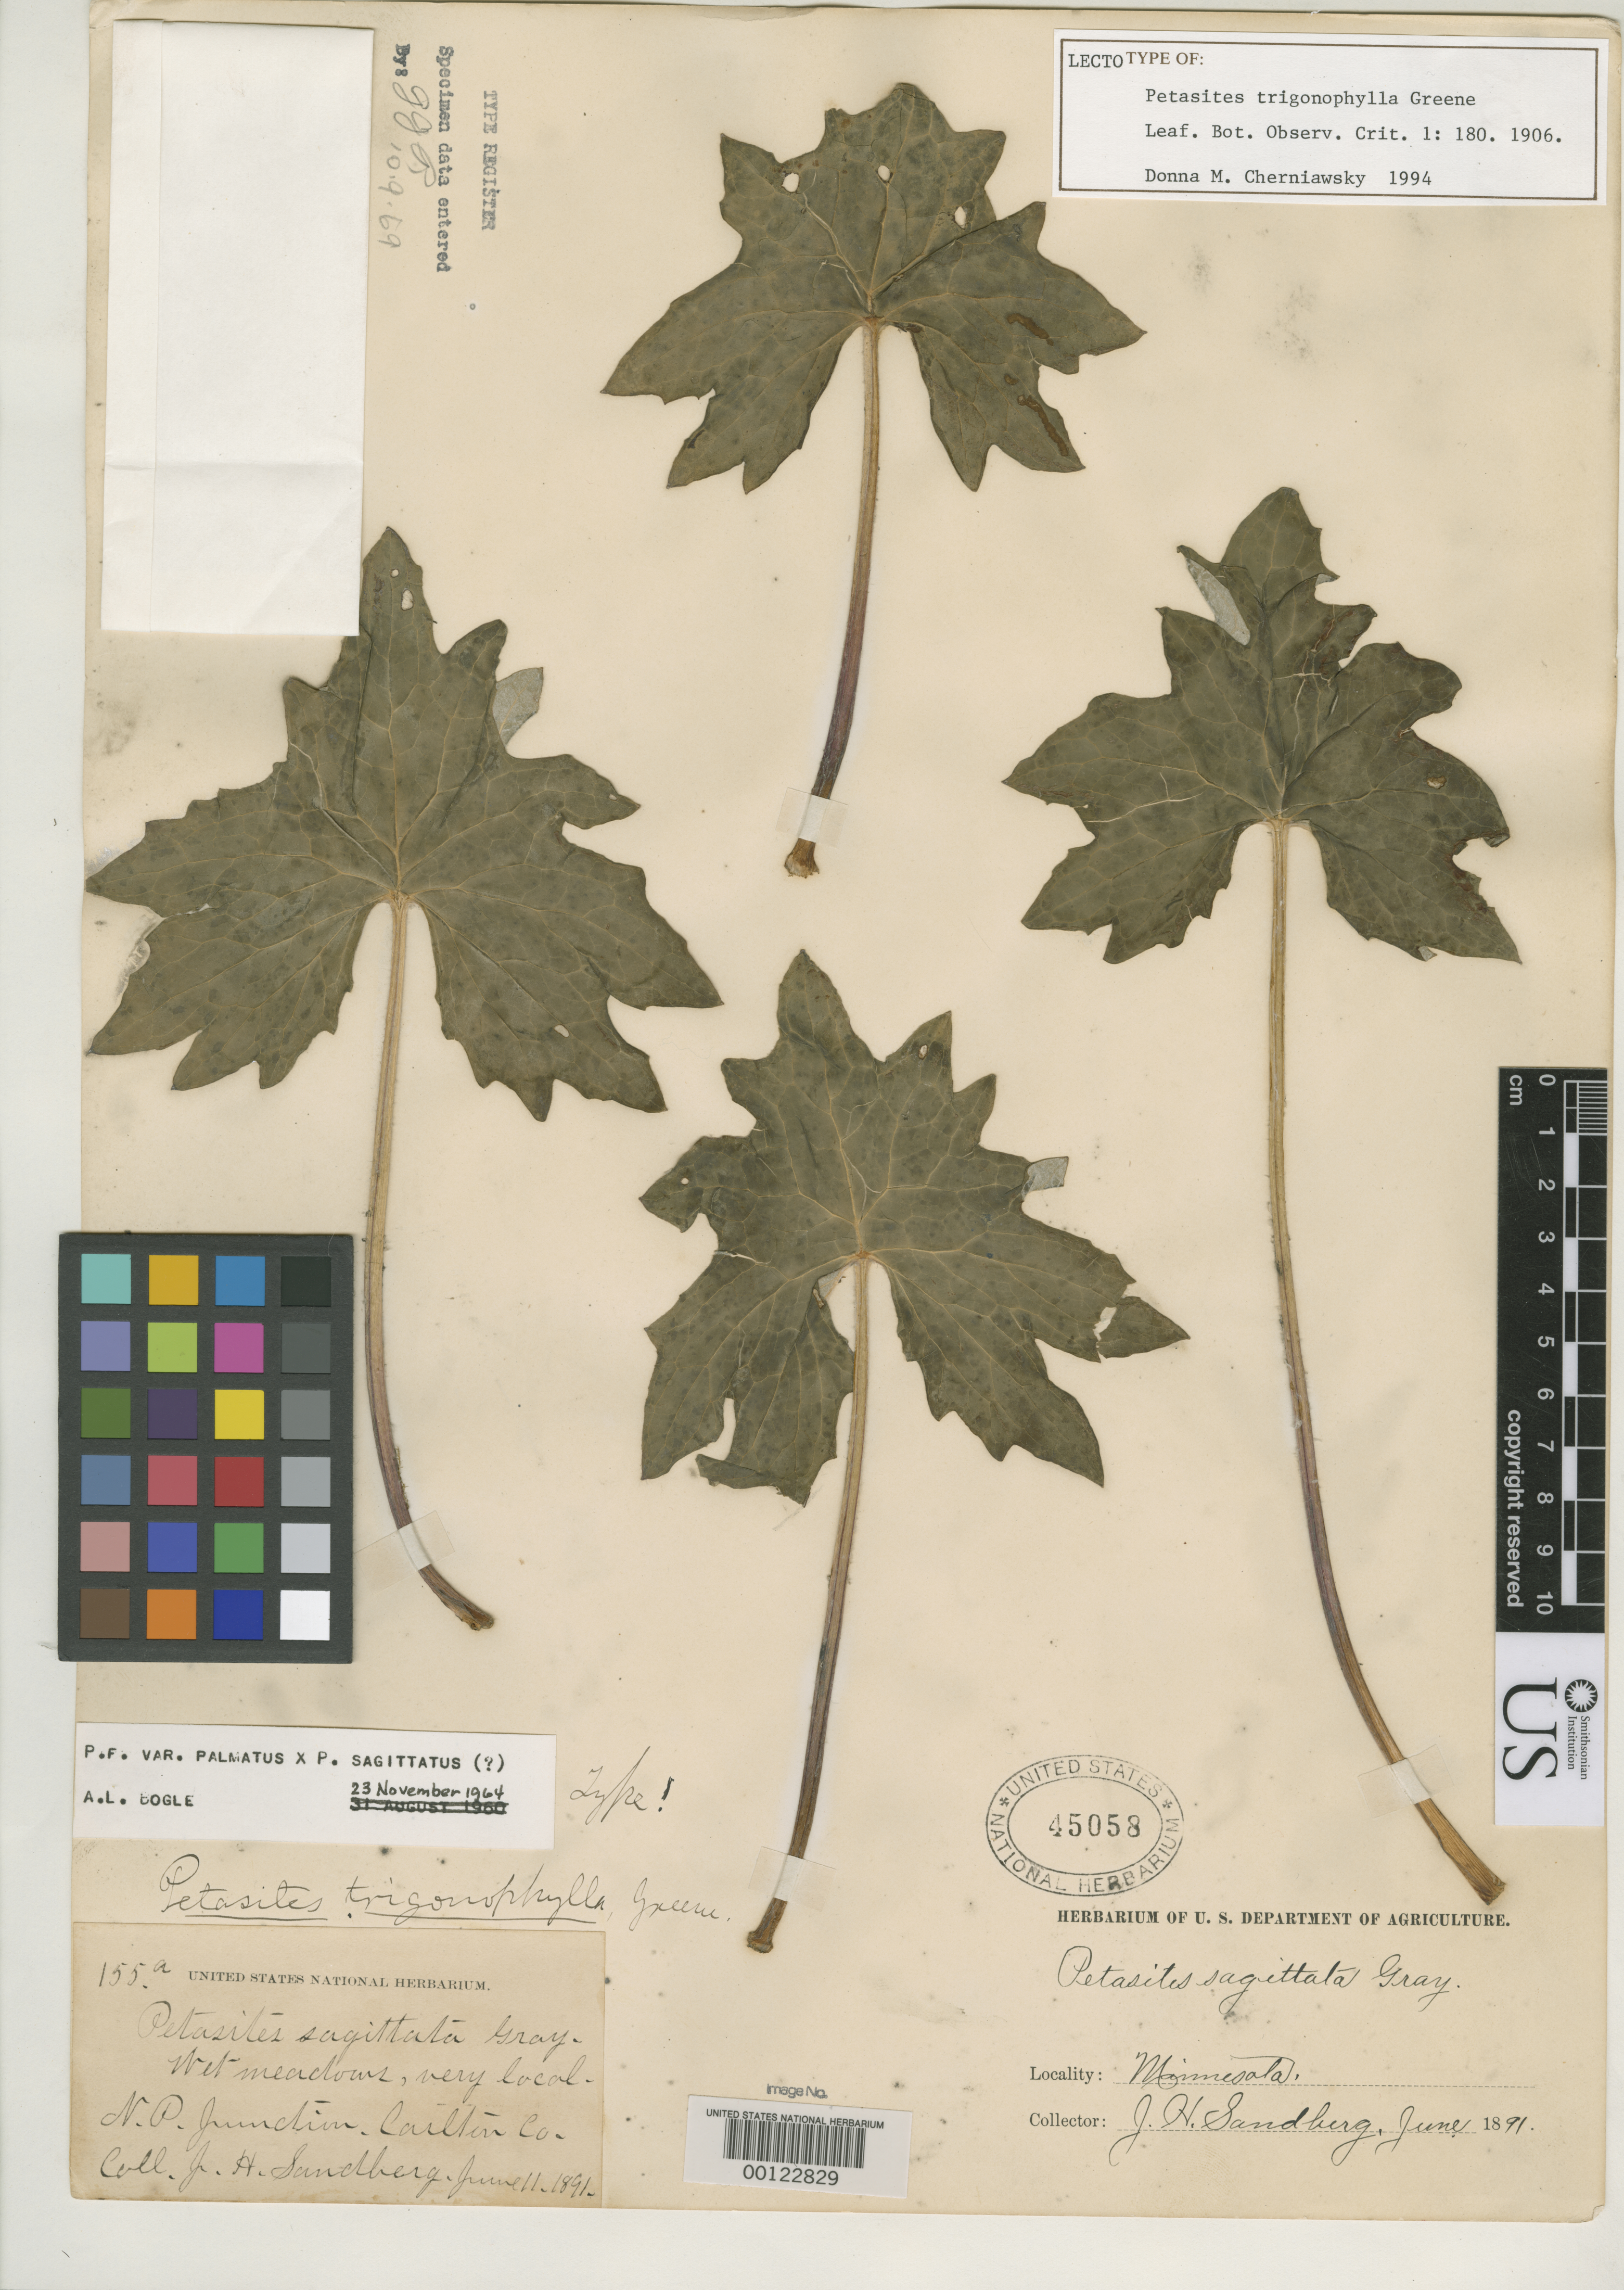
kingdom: Plantae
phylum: Tracheophyta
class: Magnoliopsida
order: Asterales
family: Asteraceae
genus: Petasites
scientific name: Petasites trigonophyllus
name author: Greene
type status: Syntype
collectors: J. H. Sandberg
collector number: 155a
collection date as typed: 11 Jun 1891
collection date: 1891-06-11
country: United States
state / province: Minnesota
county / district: Carlton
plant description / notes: This specimen annotated "Type!" (by Greene?) but protologue cites "May and June, 1891, J.H. Sandberg, as in U.S. Herb." [and US has representatives of both specimens].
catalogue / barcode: US 45058